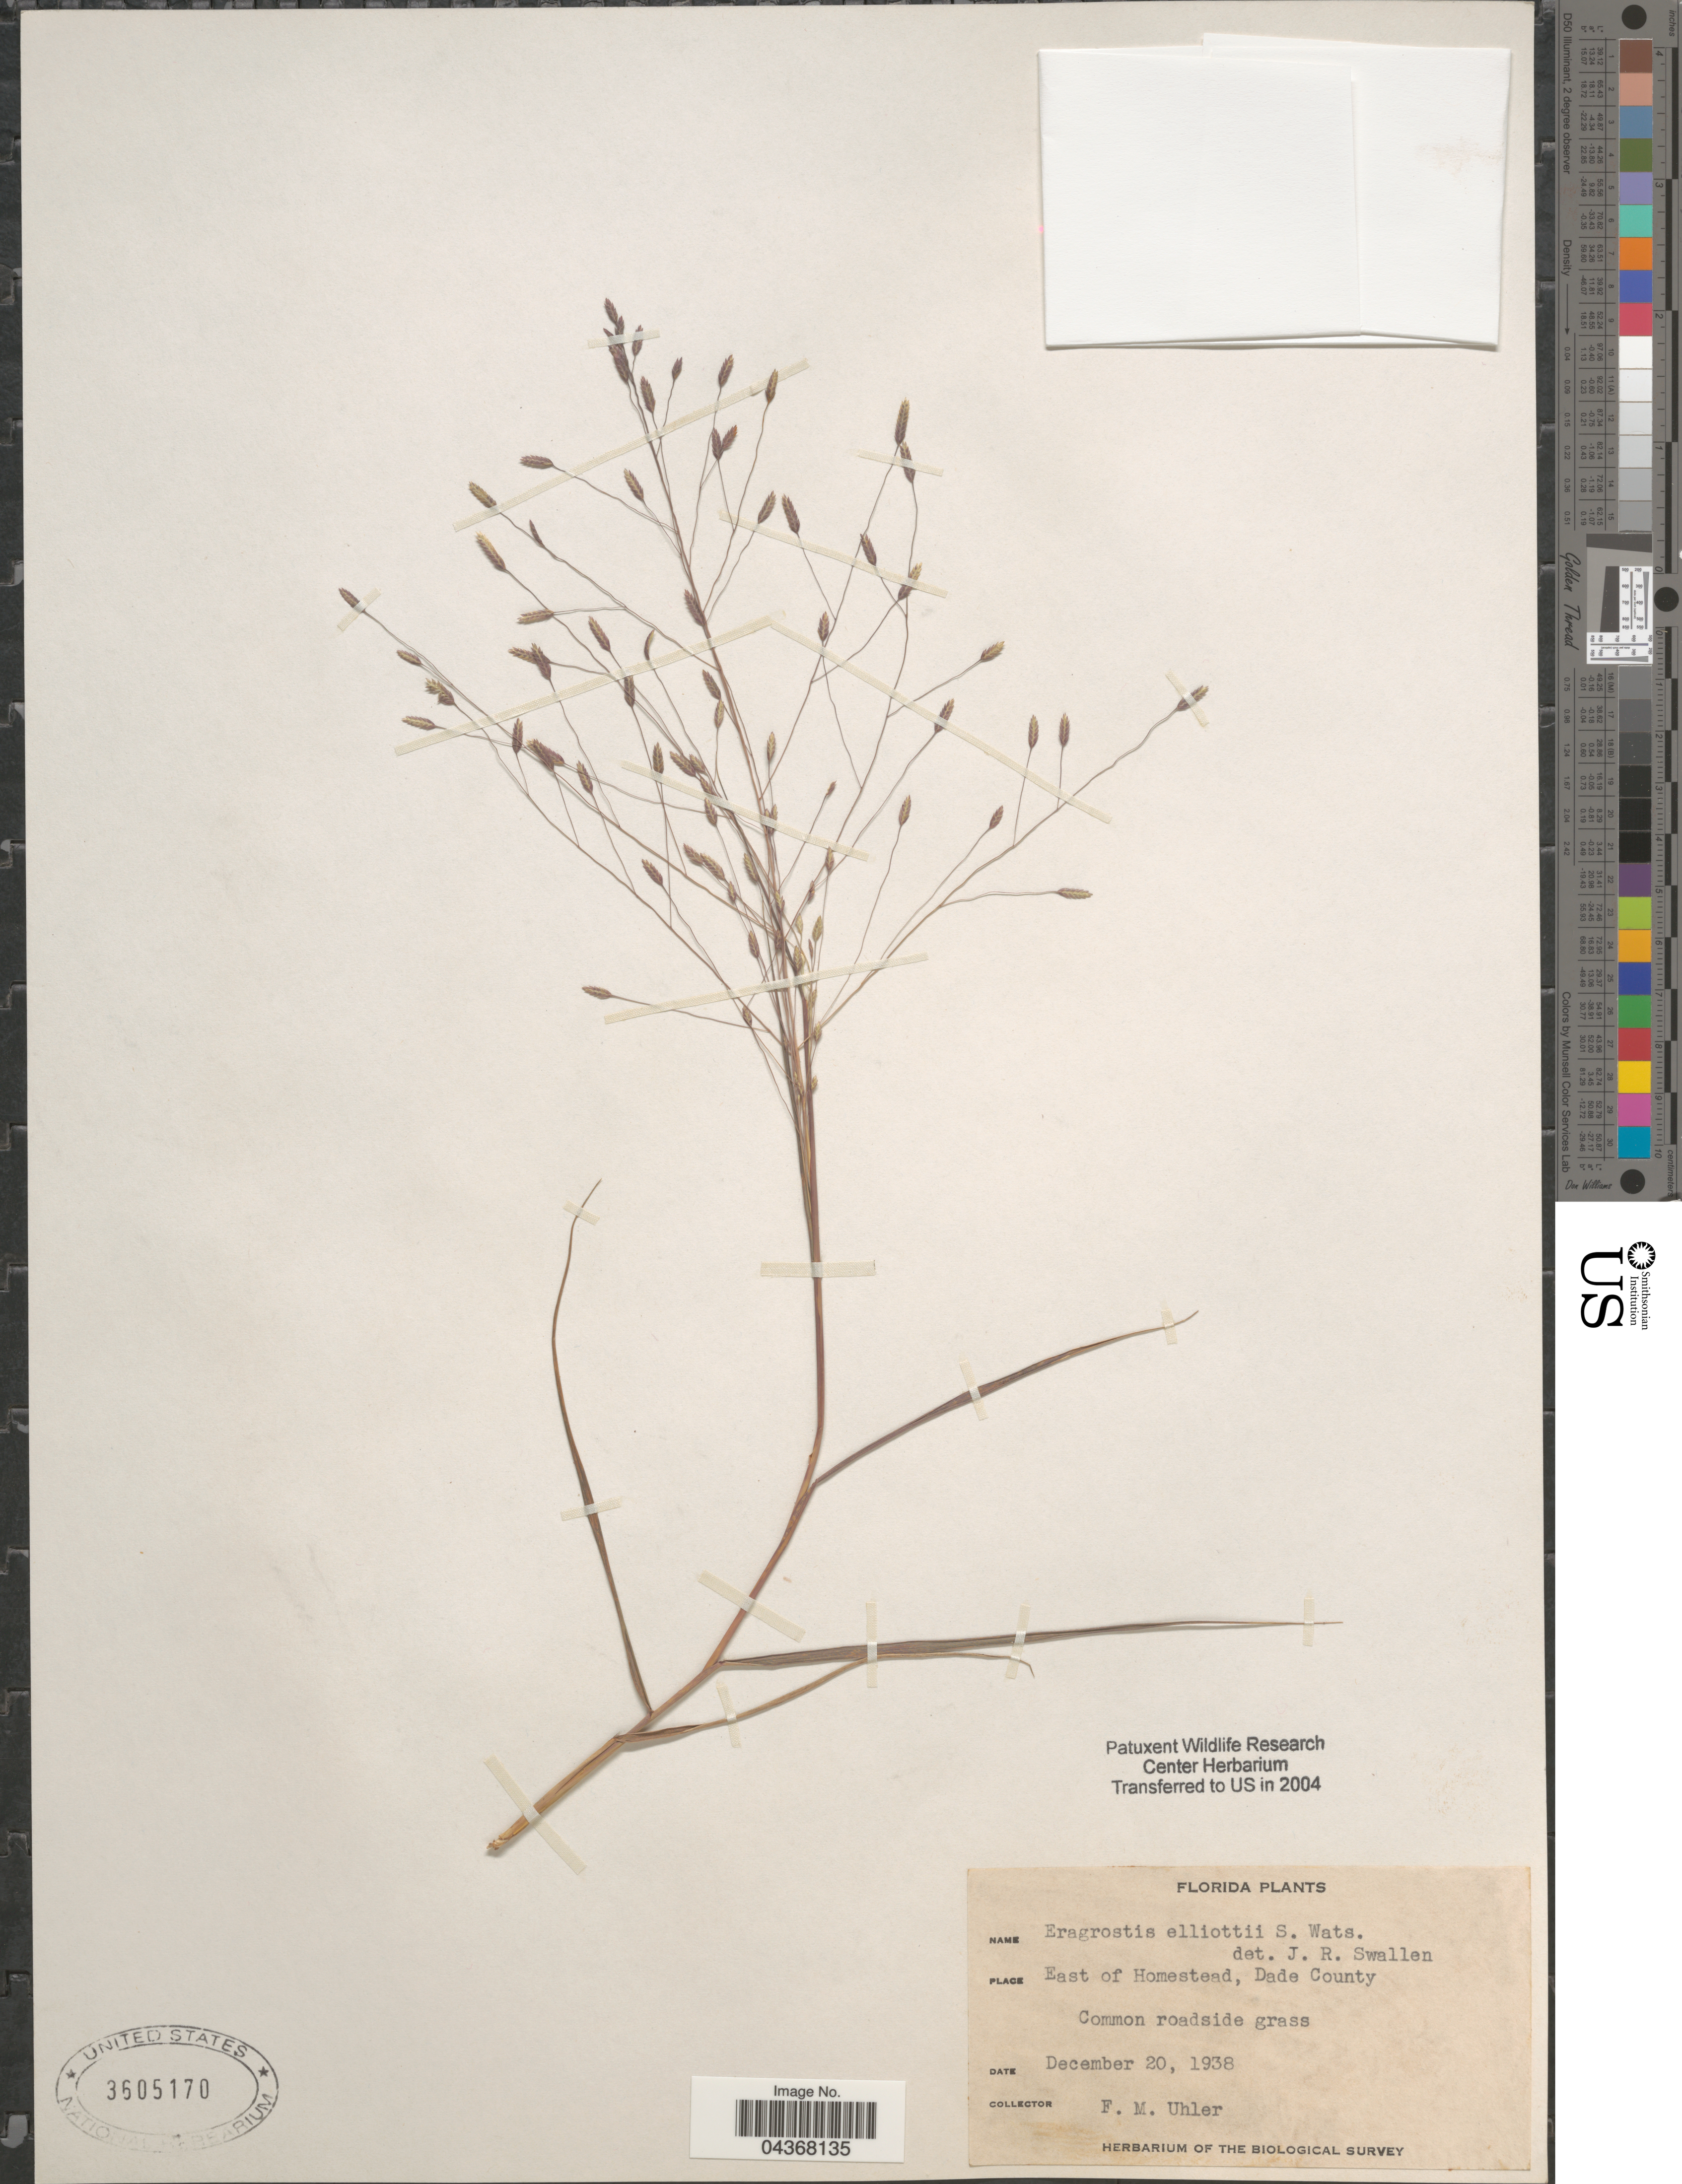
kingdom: Plantae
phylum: Tracheophyta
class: Liliopsida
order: Poales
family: Poaceae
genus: Eragrostis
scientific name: Eragrostis elliottii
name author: S. Watson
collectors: F. M. Uhler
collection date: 1938-12-20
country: United States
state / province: Florida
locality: East of Homestead, Dade County. The Biological Survey.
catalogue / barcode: US 3605170